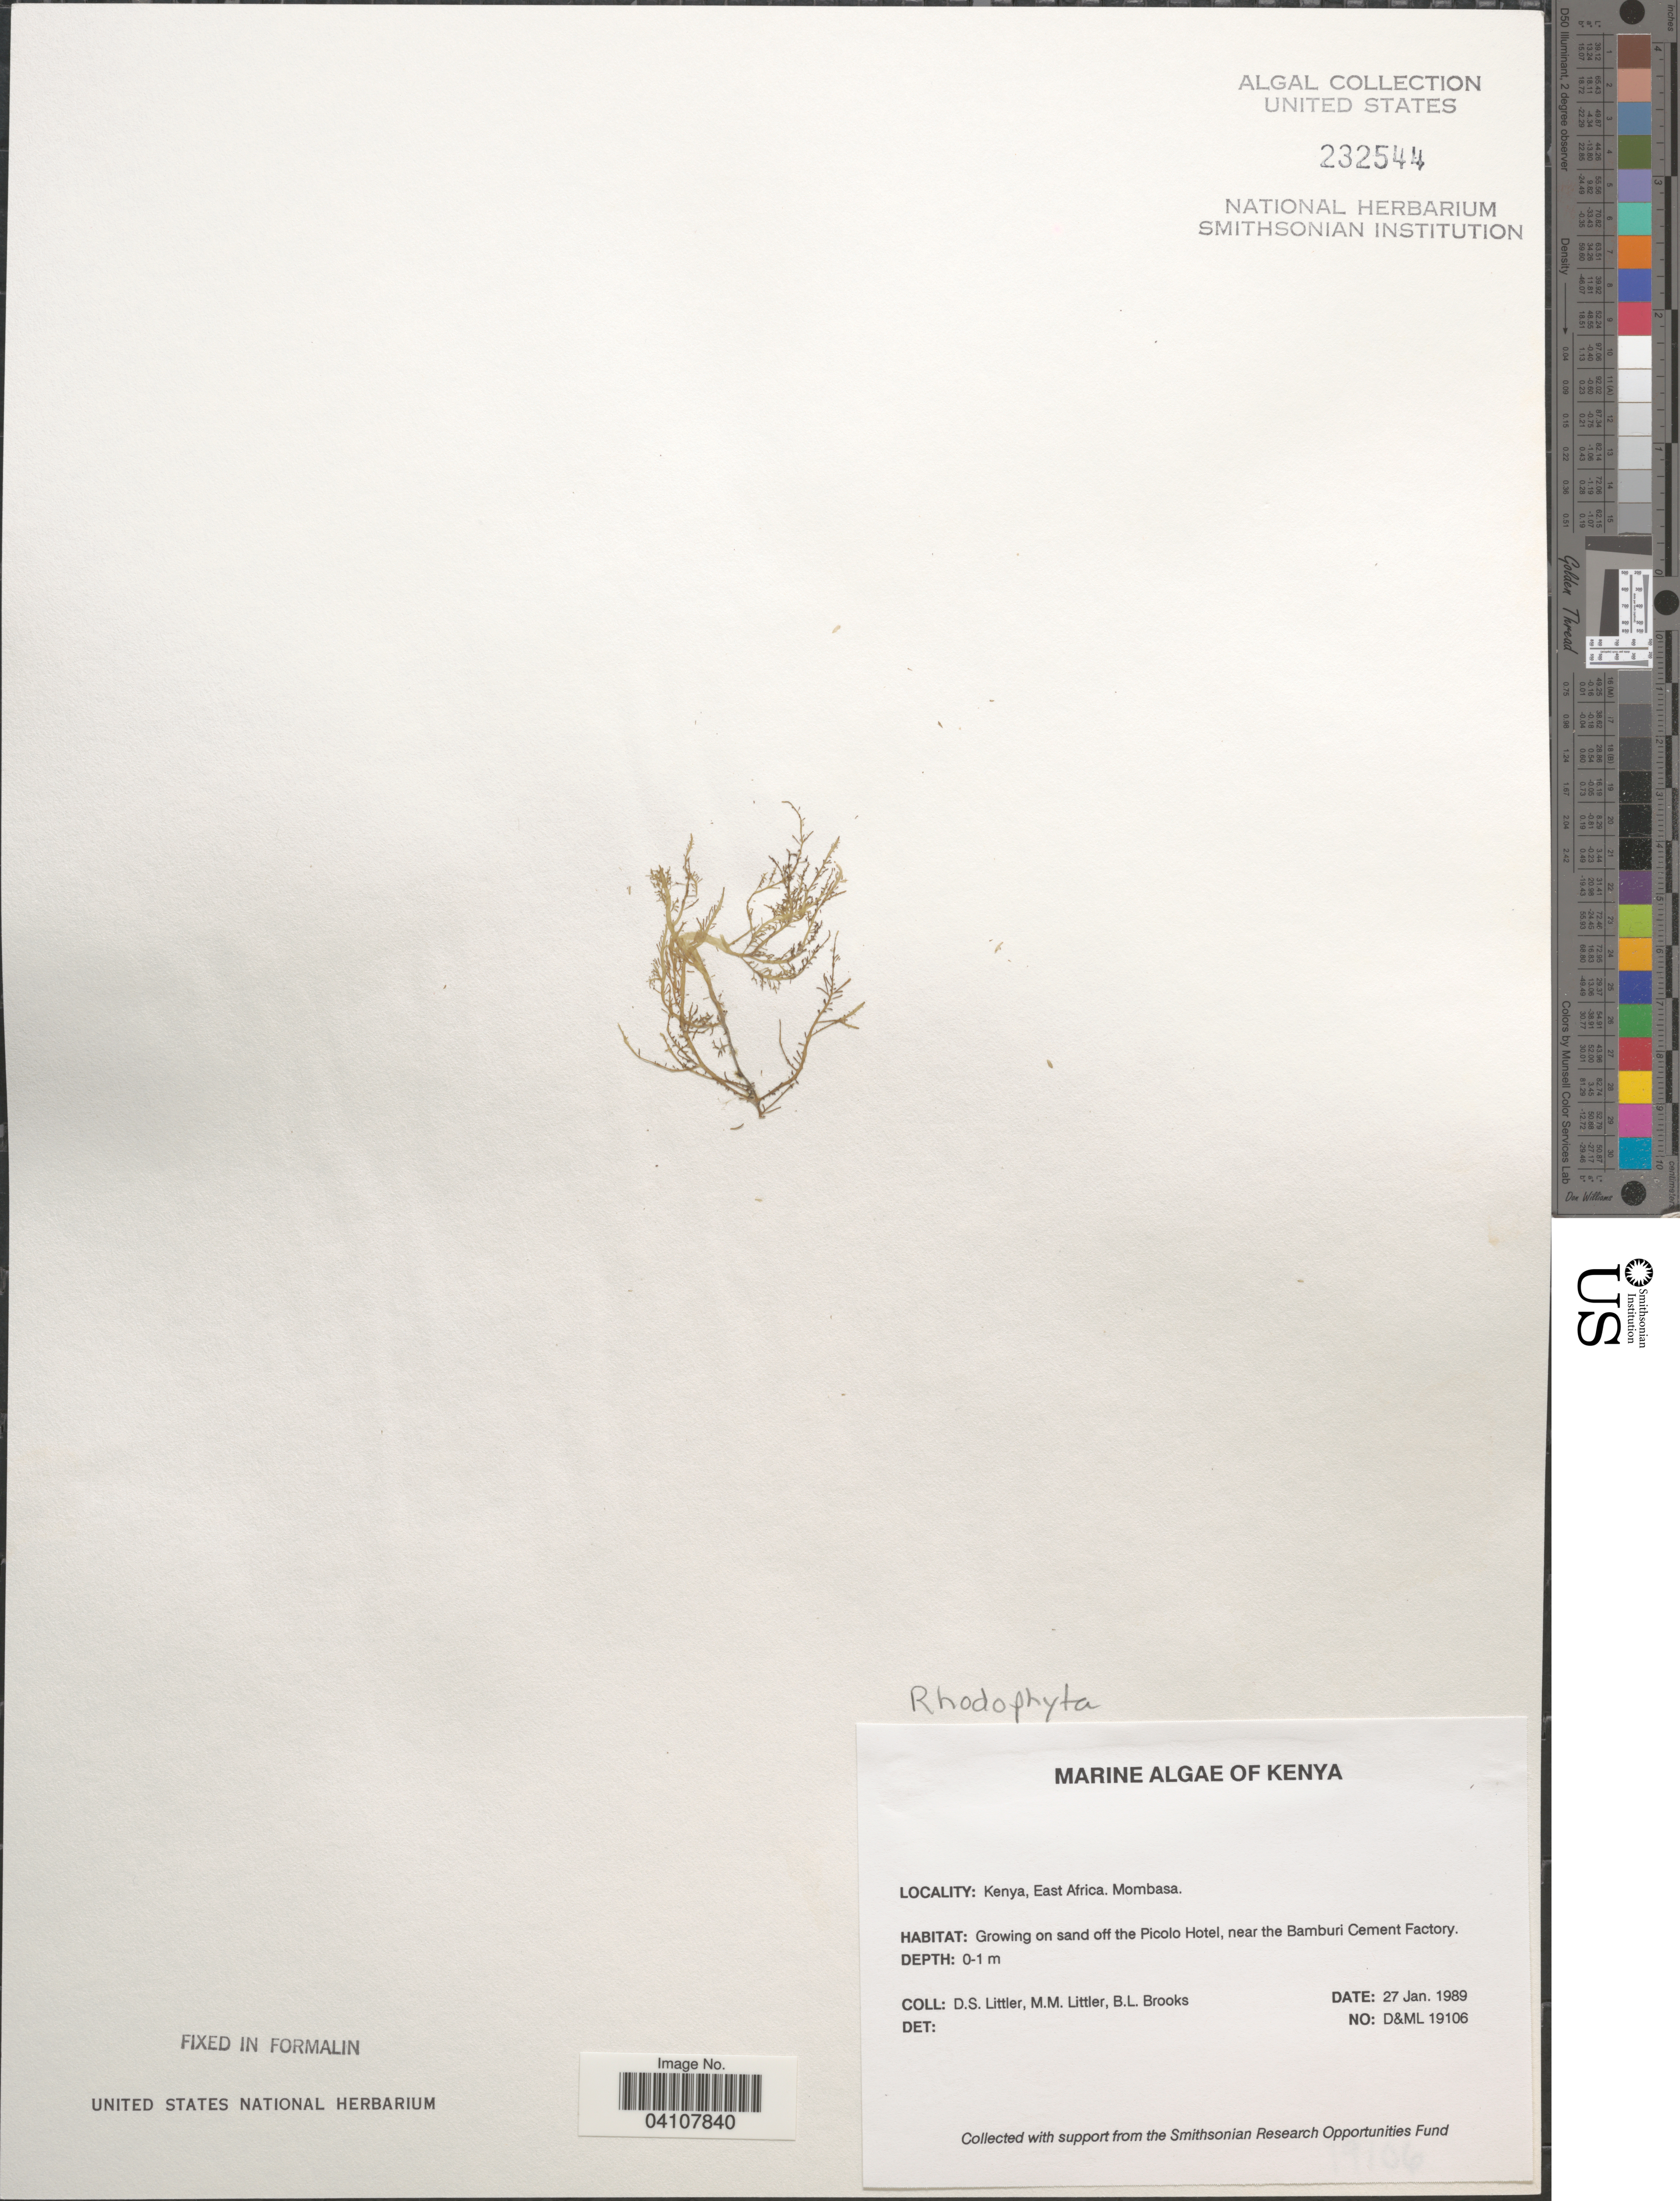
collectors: D. S. Littler & B. Brooks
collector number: D&ML19106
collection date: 1989-01-27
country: Kenya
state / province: Mombasa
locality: East Africa. On sand off the Picolo Hotel, near the Bamburi Cement Factory.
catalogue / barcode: US 232544